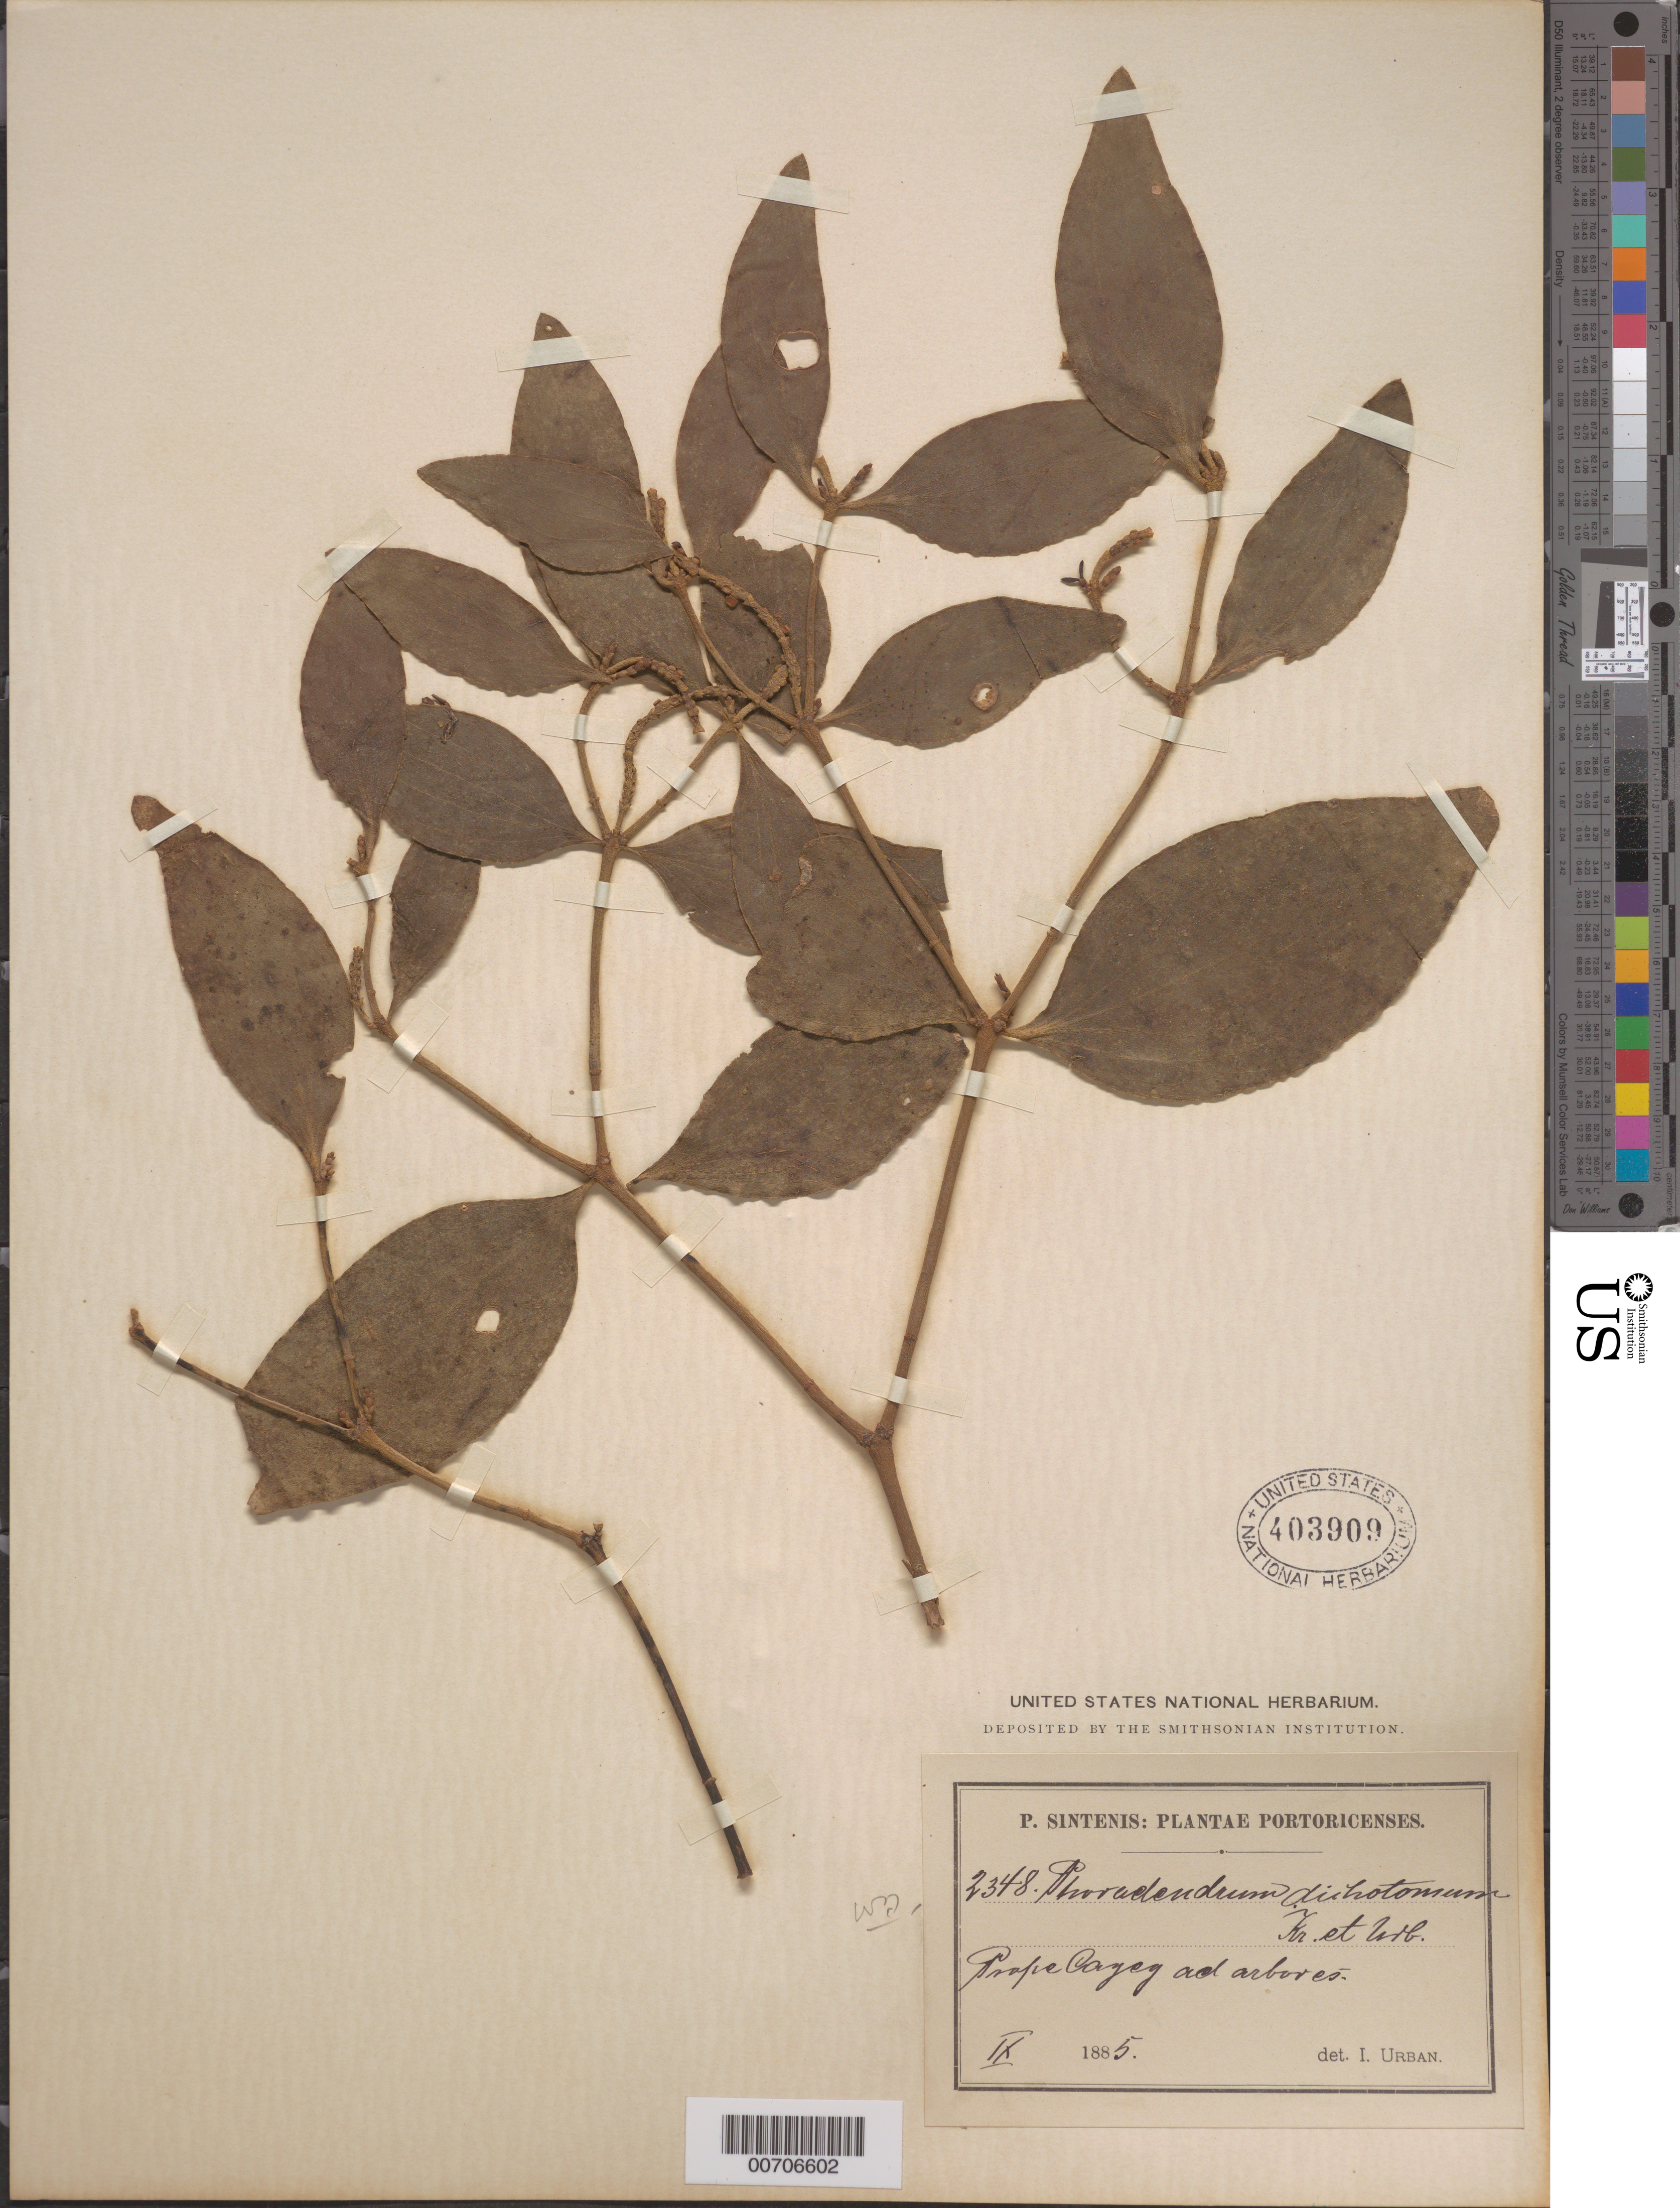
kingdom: Plantae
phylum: Tracheophyta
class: Magnoliopsida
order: Santalales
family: Viscaceae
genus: Phoradendron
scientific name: Phoradendron dichotomum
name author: Ettingsh.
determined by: Urban, Ignatz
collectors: P. Sintenis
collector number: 2348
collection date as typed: Sep 1885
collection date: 1885-09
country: Puerto Rico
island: Greater Antilles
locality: Prope Cayey ad arbores.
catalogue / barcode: US 403909